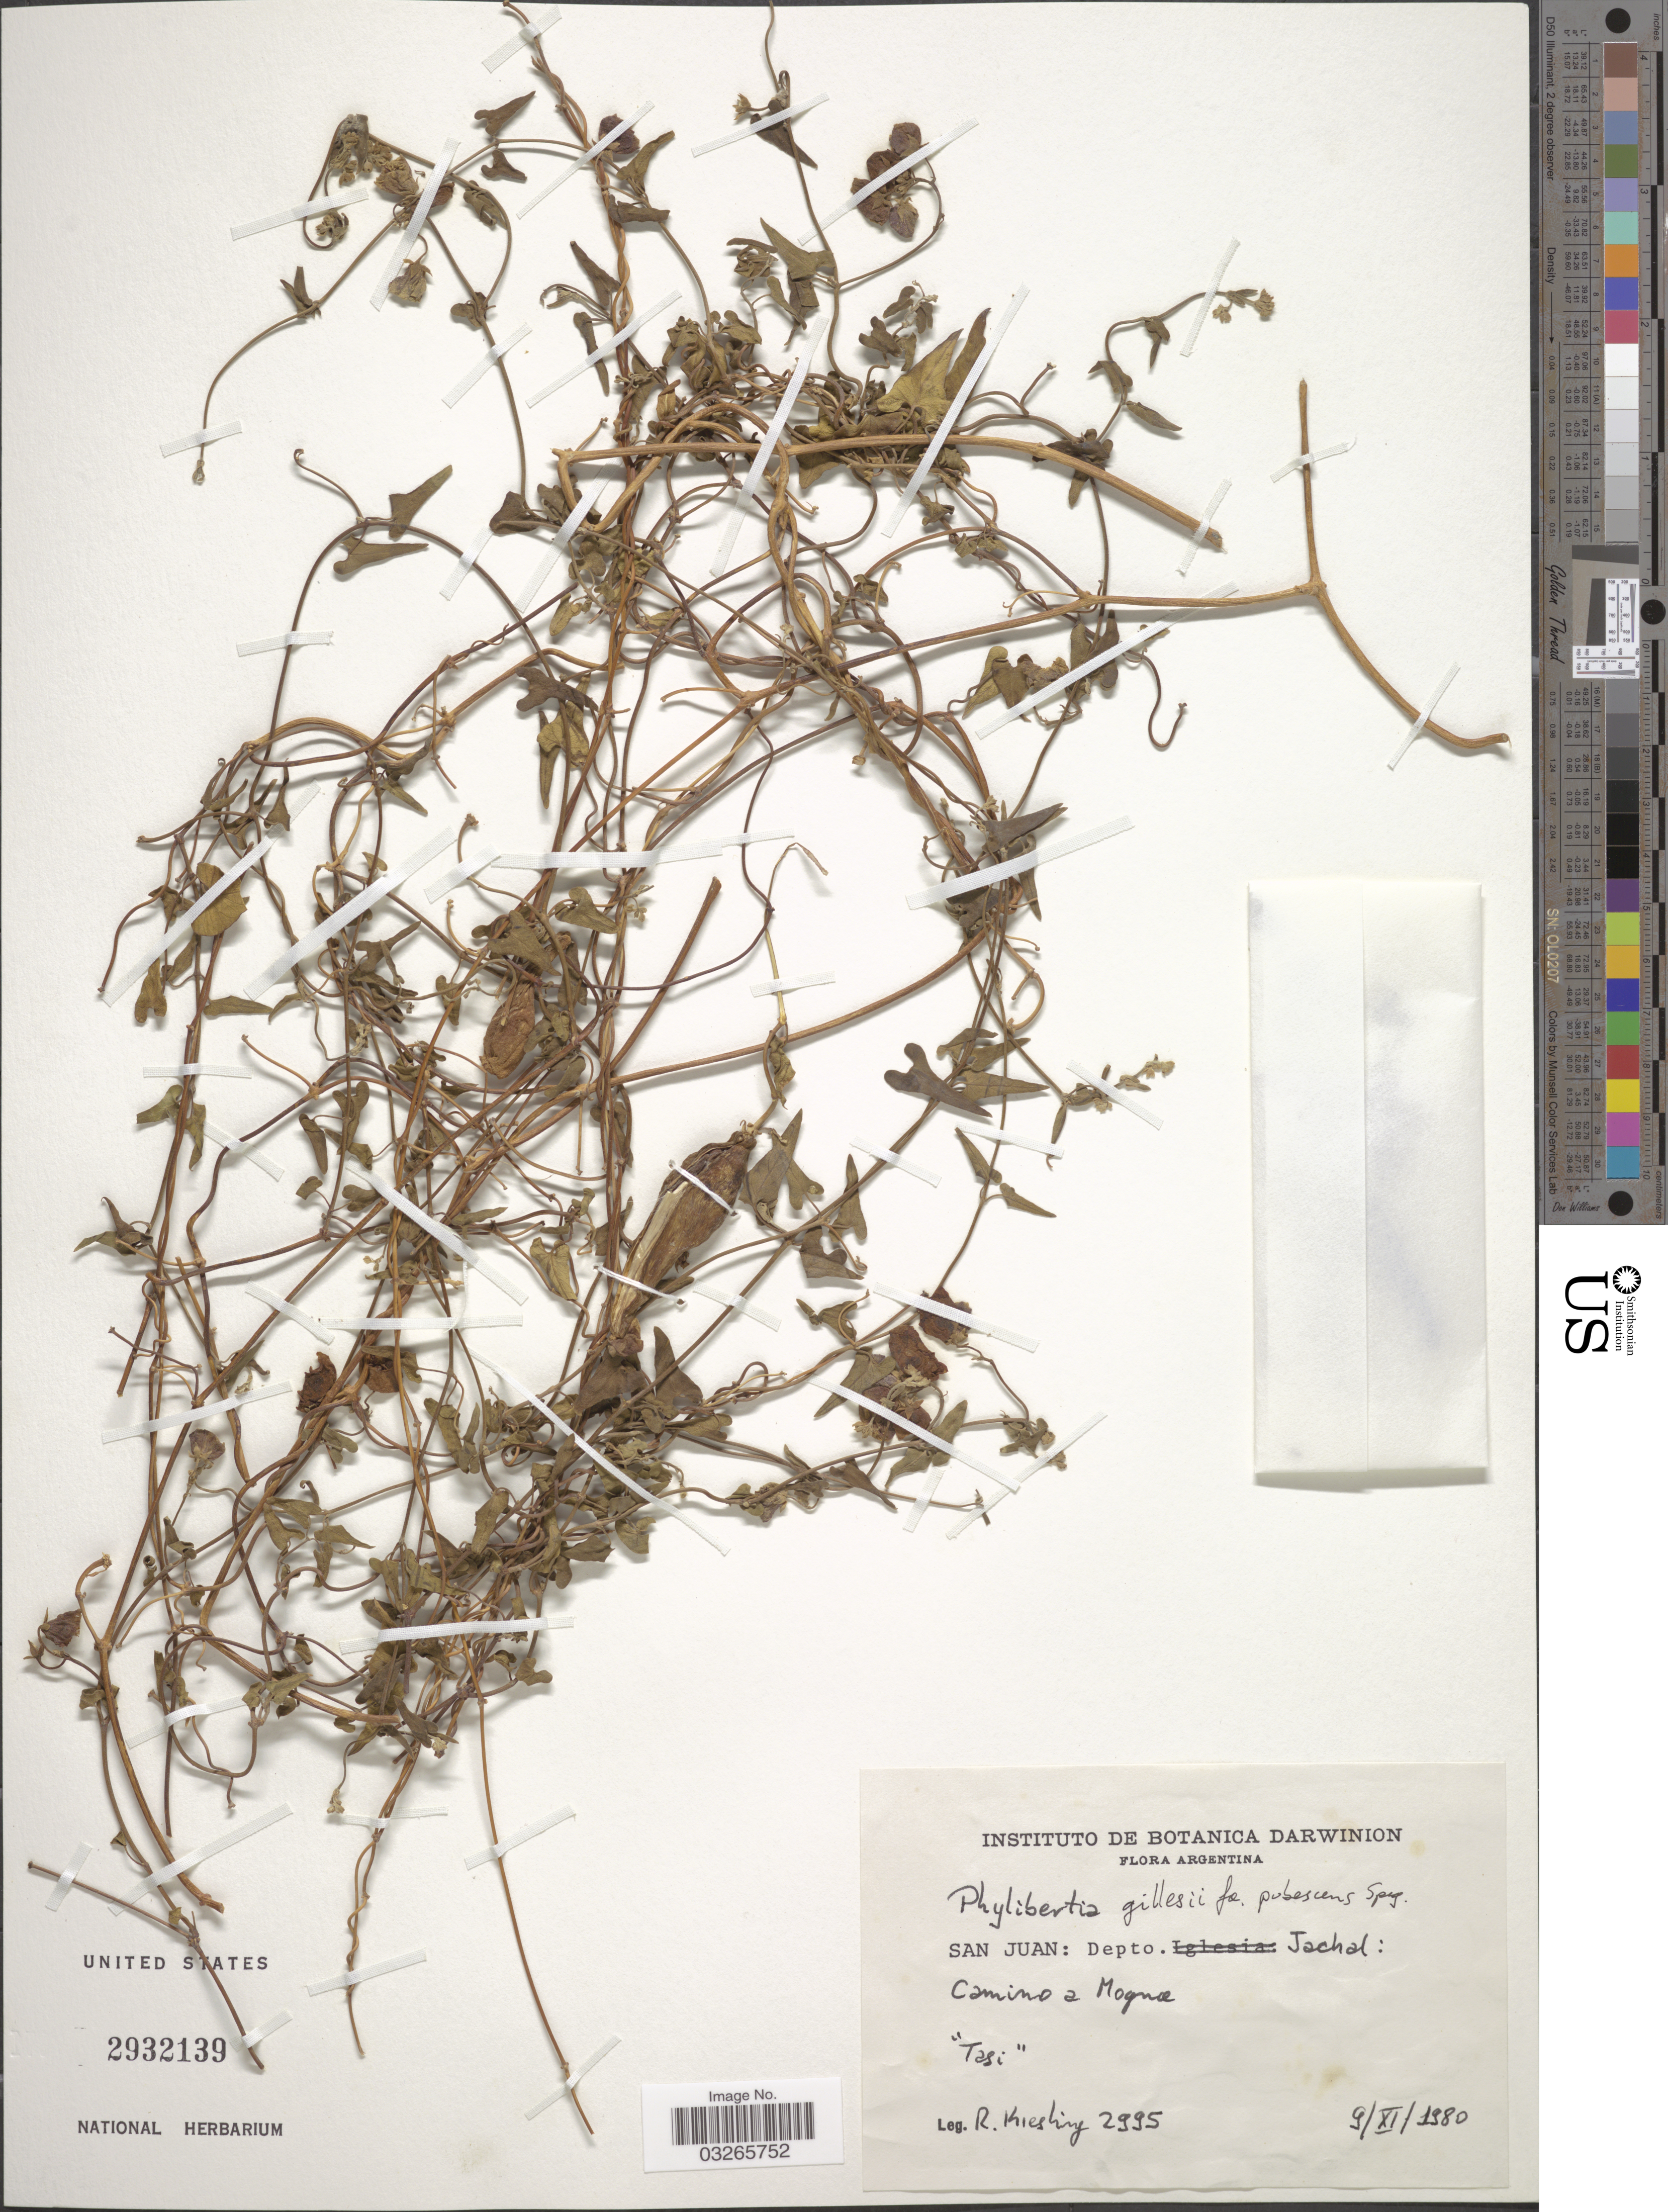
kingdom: Plantae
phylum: Tracheophyta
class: Magnoliopsida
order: Gentianales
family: Apocynaceae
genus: Sarcostemma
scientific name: Sarcostemma gilliesii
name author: (Hook. & Arn.) Decne.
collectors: R. Kiesling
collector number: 2995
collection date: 1980-11-09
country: Argentina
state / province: San Juan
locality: Depto. Jachal: Camino a Mogna.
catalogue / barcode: US 2932139